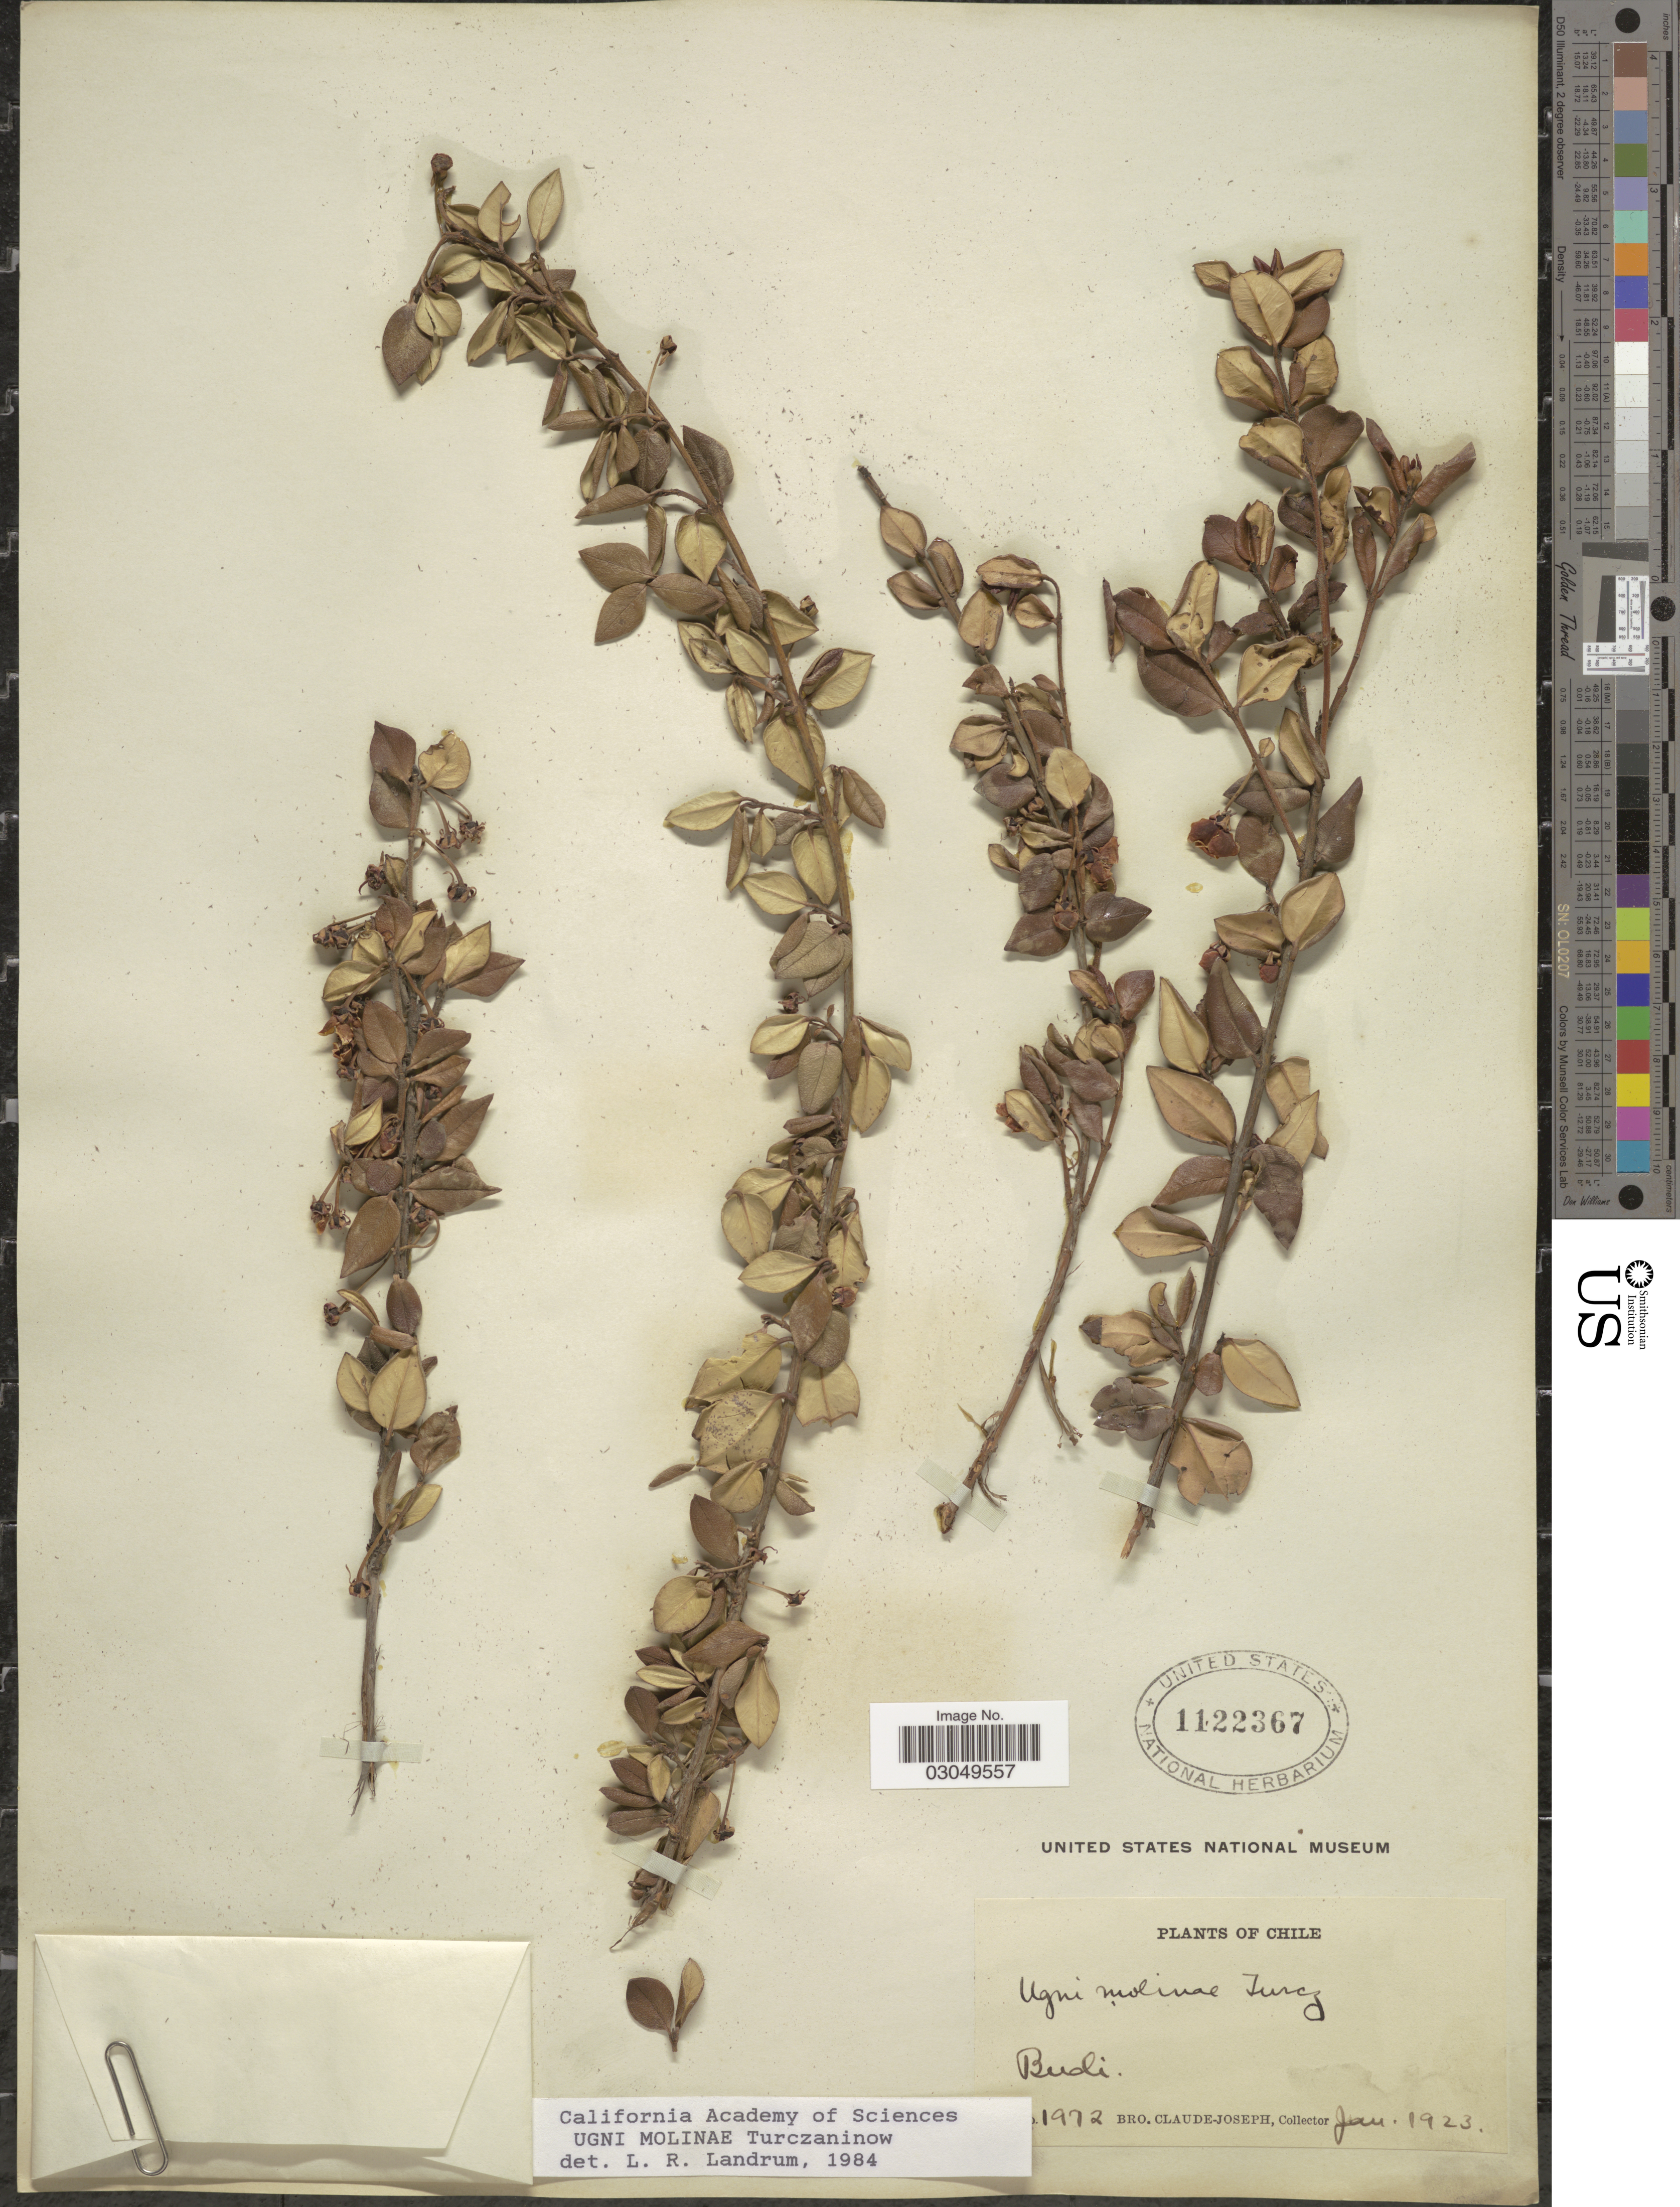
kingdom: Plantae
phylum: Tracheophyta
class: Magnoliopsida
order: Myrtales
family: Myrtaceae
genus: Ugni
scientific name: Ugni molinae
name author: Turcz.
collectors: Bro. Claude-Joseph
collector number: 1972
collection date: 1923-01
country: Chile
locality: Budi.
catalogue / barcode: US 1122367